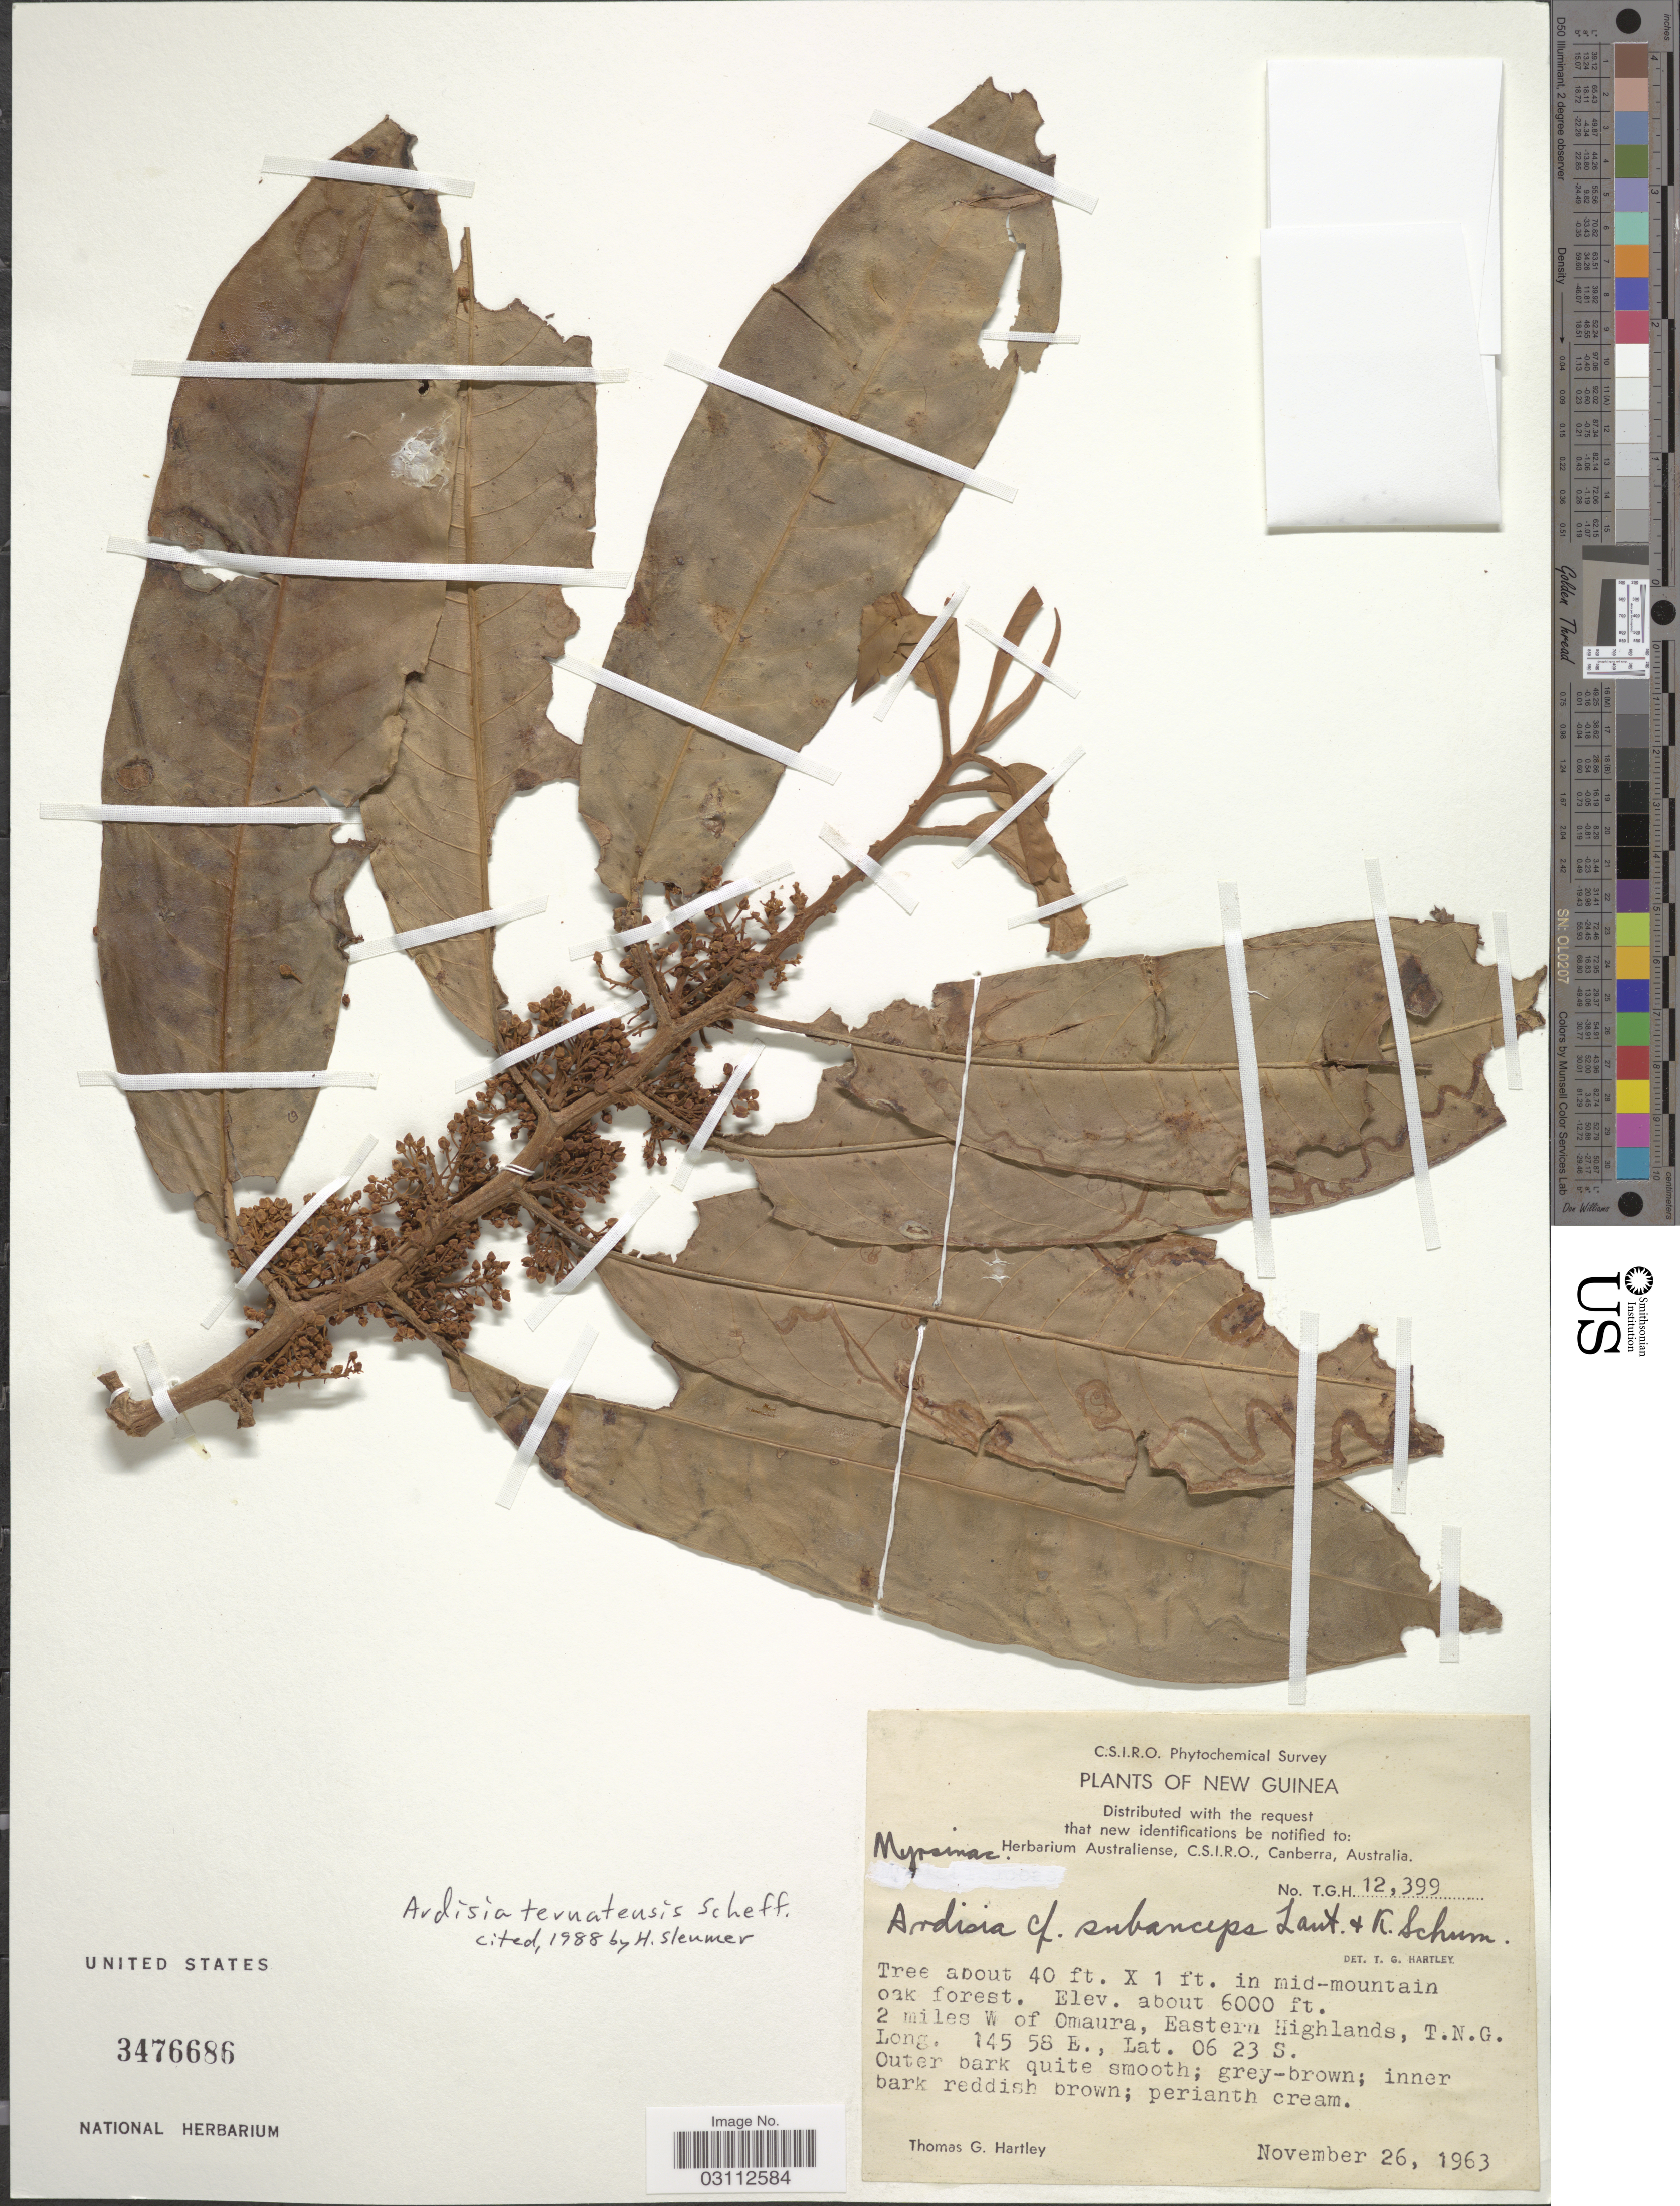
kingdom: Plantae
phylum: Tracheophyta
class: Magnoliopsida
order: Ericales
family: Primulaceae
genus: Ardisia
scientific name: Ardisia ternatensis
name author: Scheff.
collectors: T. G. Hartley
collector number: TGH12399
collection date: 1963-11-26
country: Papua New Guinea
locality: New Guinea, 2 miles W of Omaura, Eastern Highlands, T.N.G.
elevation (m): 1829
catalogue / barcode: US 3476686